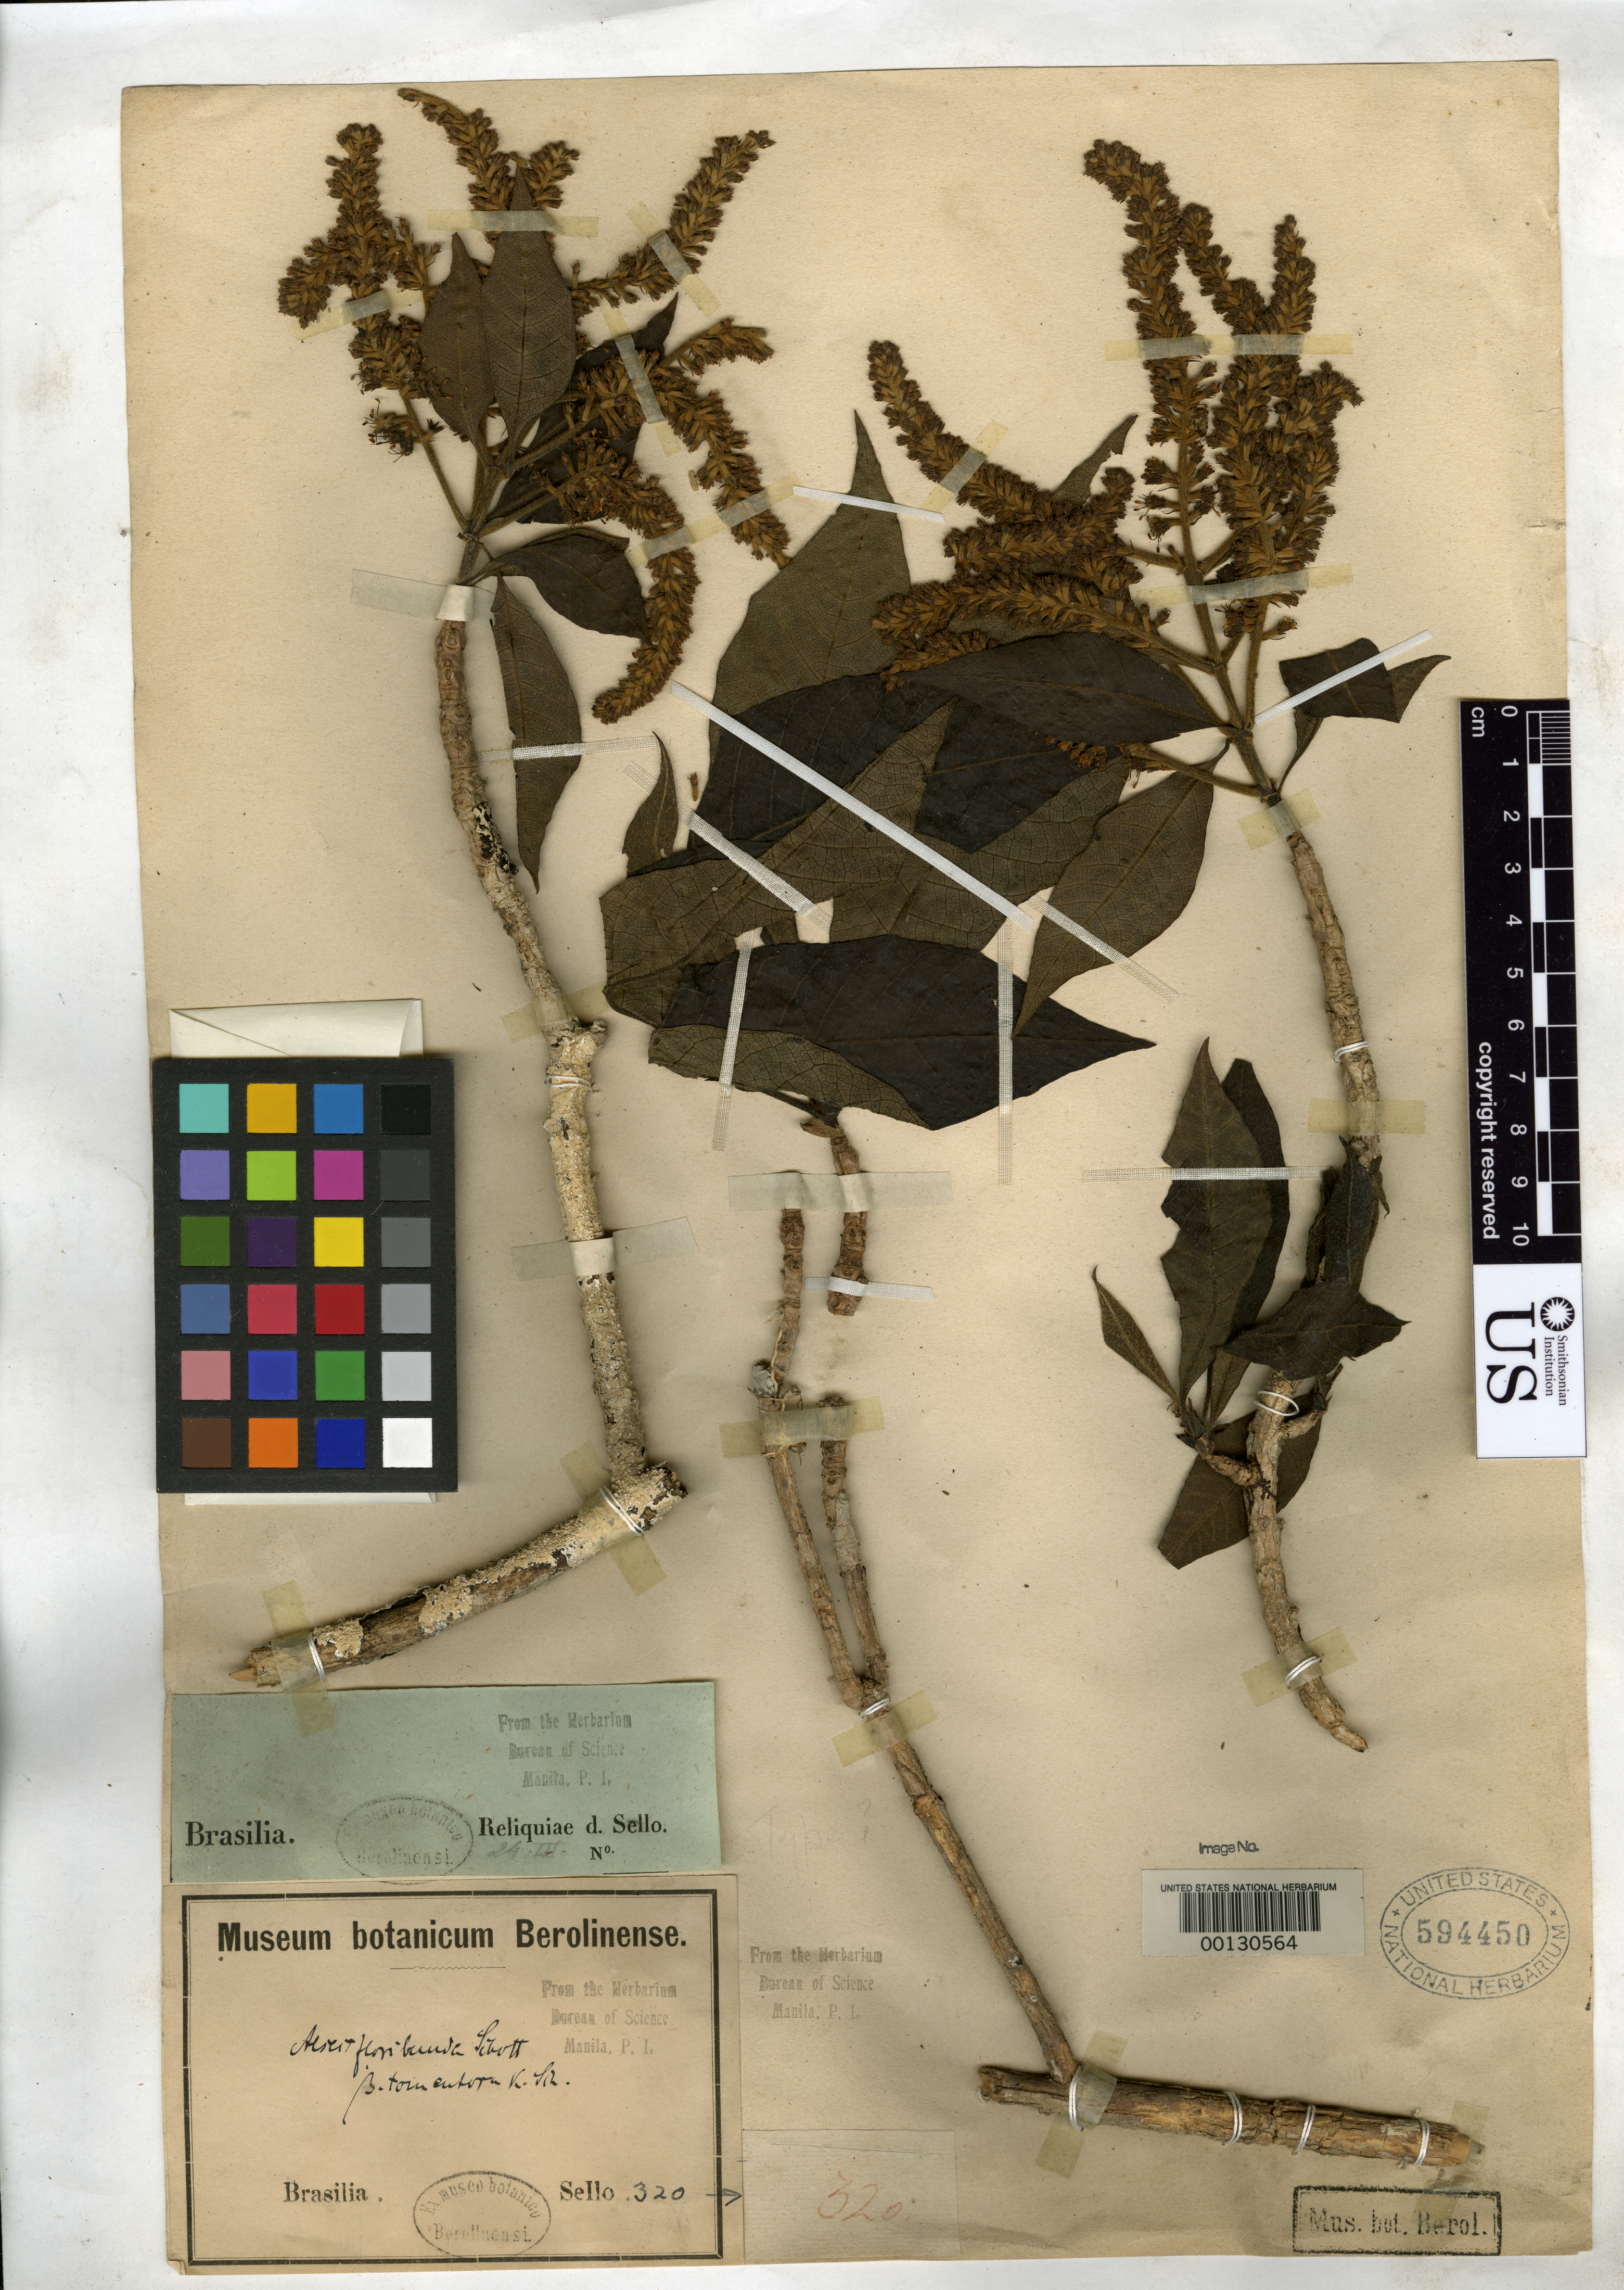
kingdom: Plantae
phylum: Tracheophyta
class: Magnoliopsida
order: Gentianales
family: Rubiaceae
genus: Alseis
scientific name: Alseis floribunda var. tomentosa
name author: K. Schum.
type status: Possible Syntype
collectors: F. Sellow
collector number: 320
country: Brazil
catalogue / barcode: US 594450